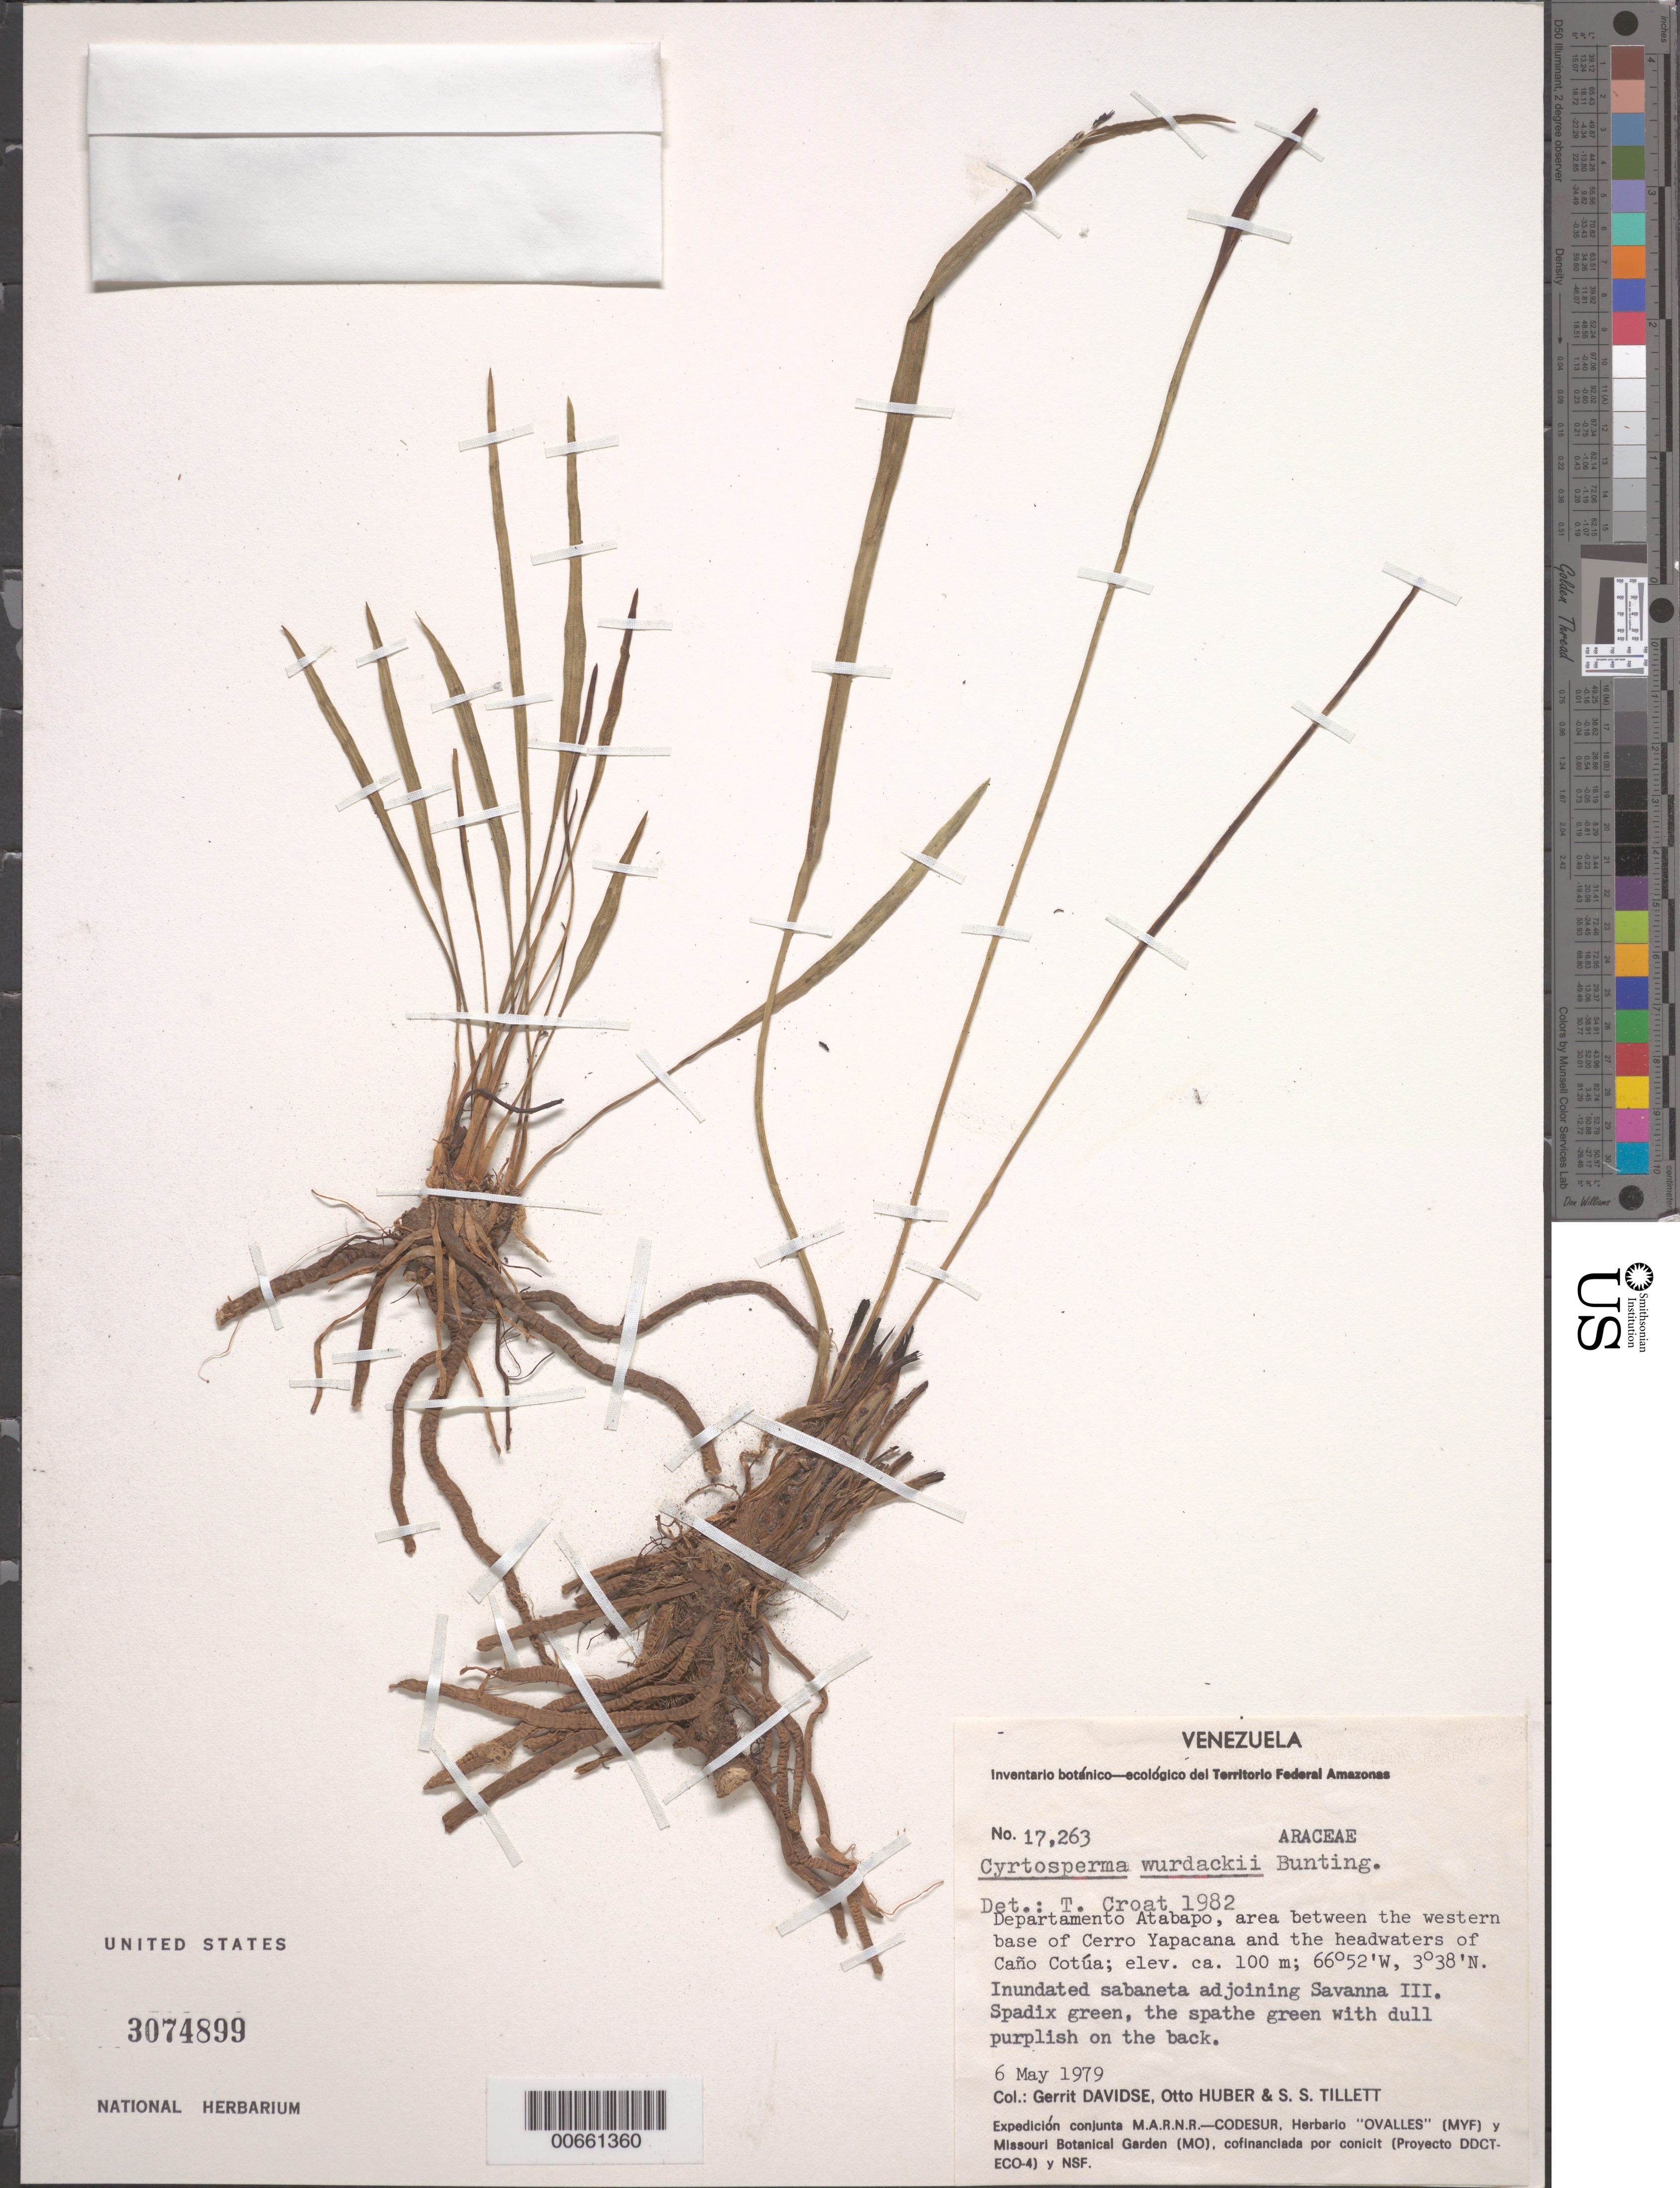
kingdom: Plantae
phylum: Tracheophyta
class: Liliopsida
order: Alismatales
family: Araceae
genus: Urospatha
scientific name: Urospatha wurdackii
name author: (G.S. Bunting) A. Hay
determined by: Strong, Mark T., (BOT), Smithsonian Institution - National Museum of Natural History (UNITED STATES)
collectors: G. Davidse, O. Huber & S. S. Tillett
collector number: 17263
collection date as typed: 6-May-79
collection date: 1979-05-06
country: Venezuela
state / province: Amazonas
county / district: Atabapo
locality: Cerro Yapacána, western base, to headwaters of Caño Cotúa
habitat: Inundated sabaneta adjoining Savanna III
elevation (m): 100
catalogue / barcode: US 3074899